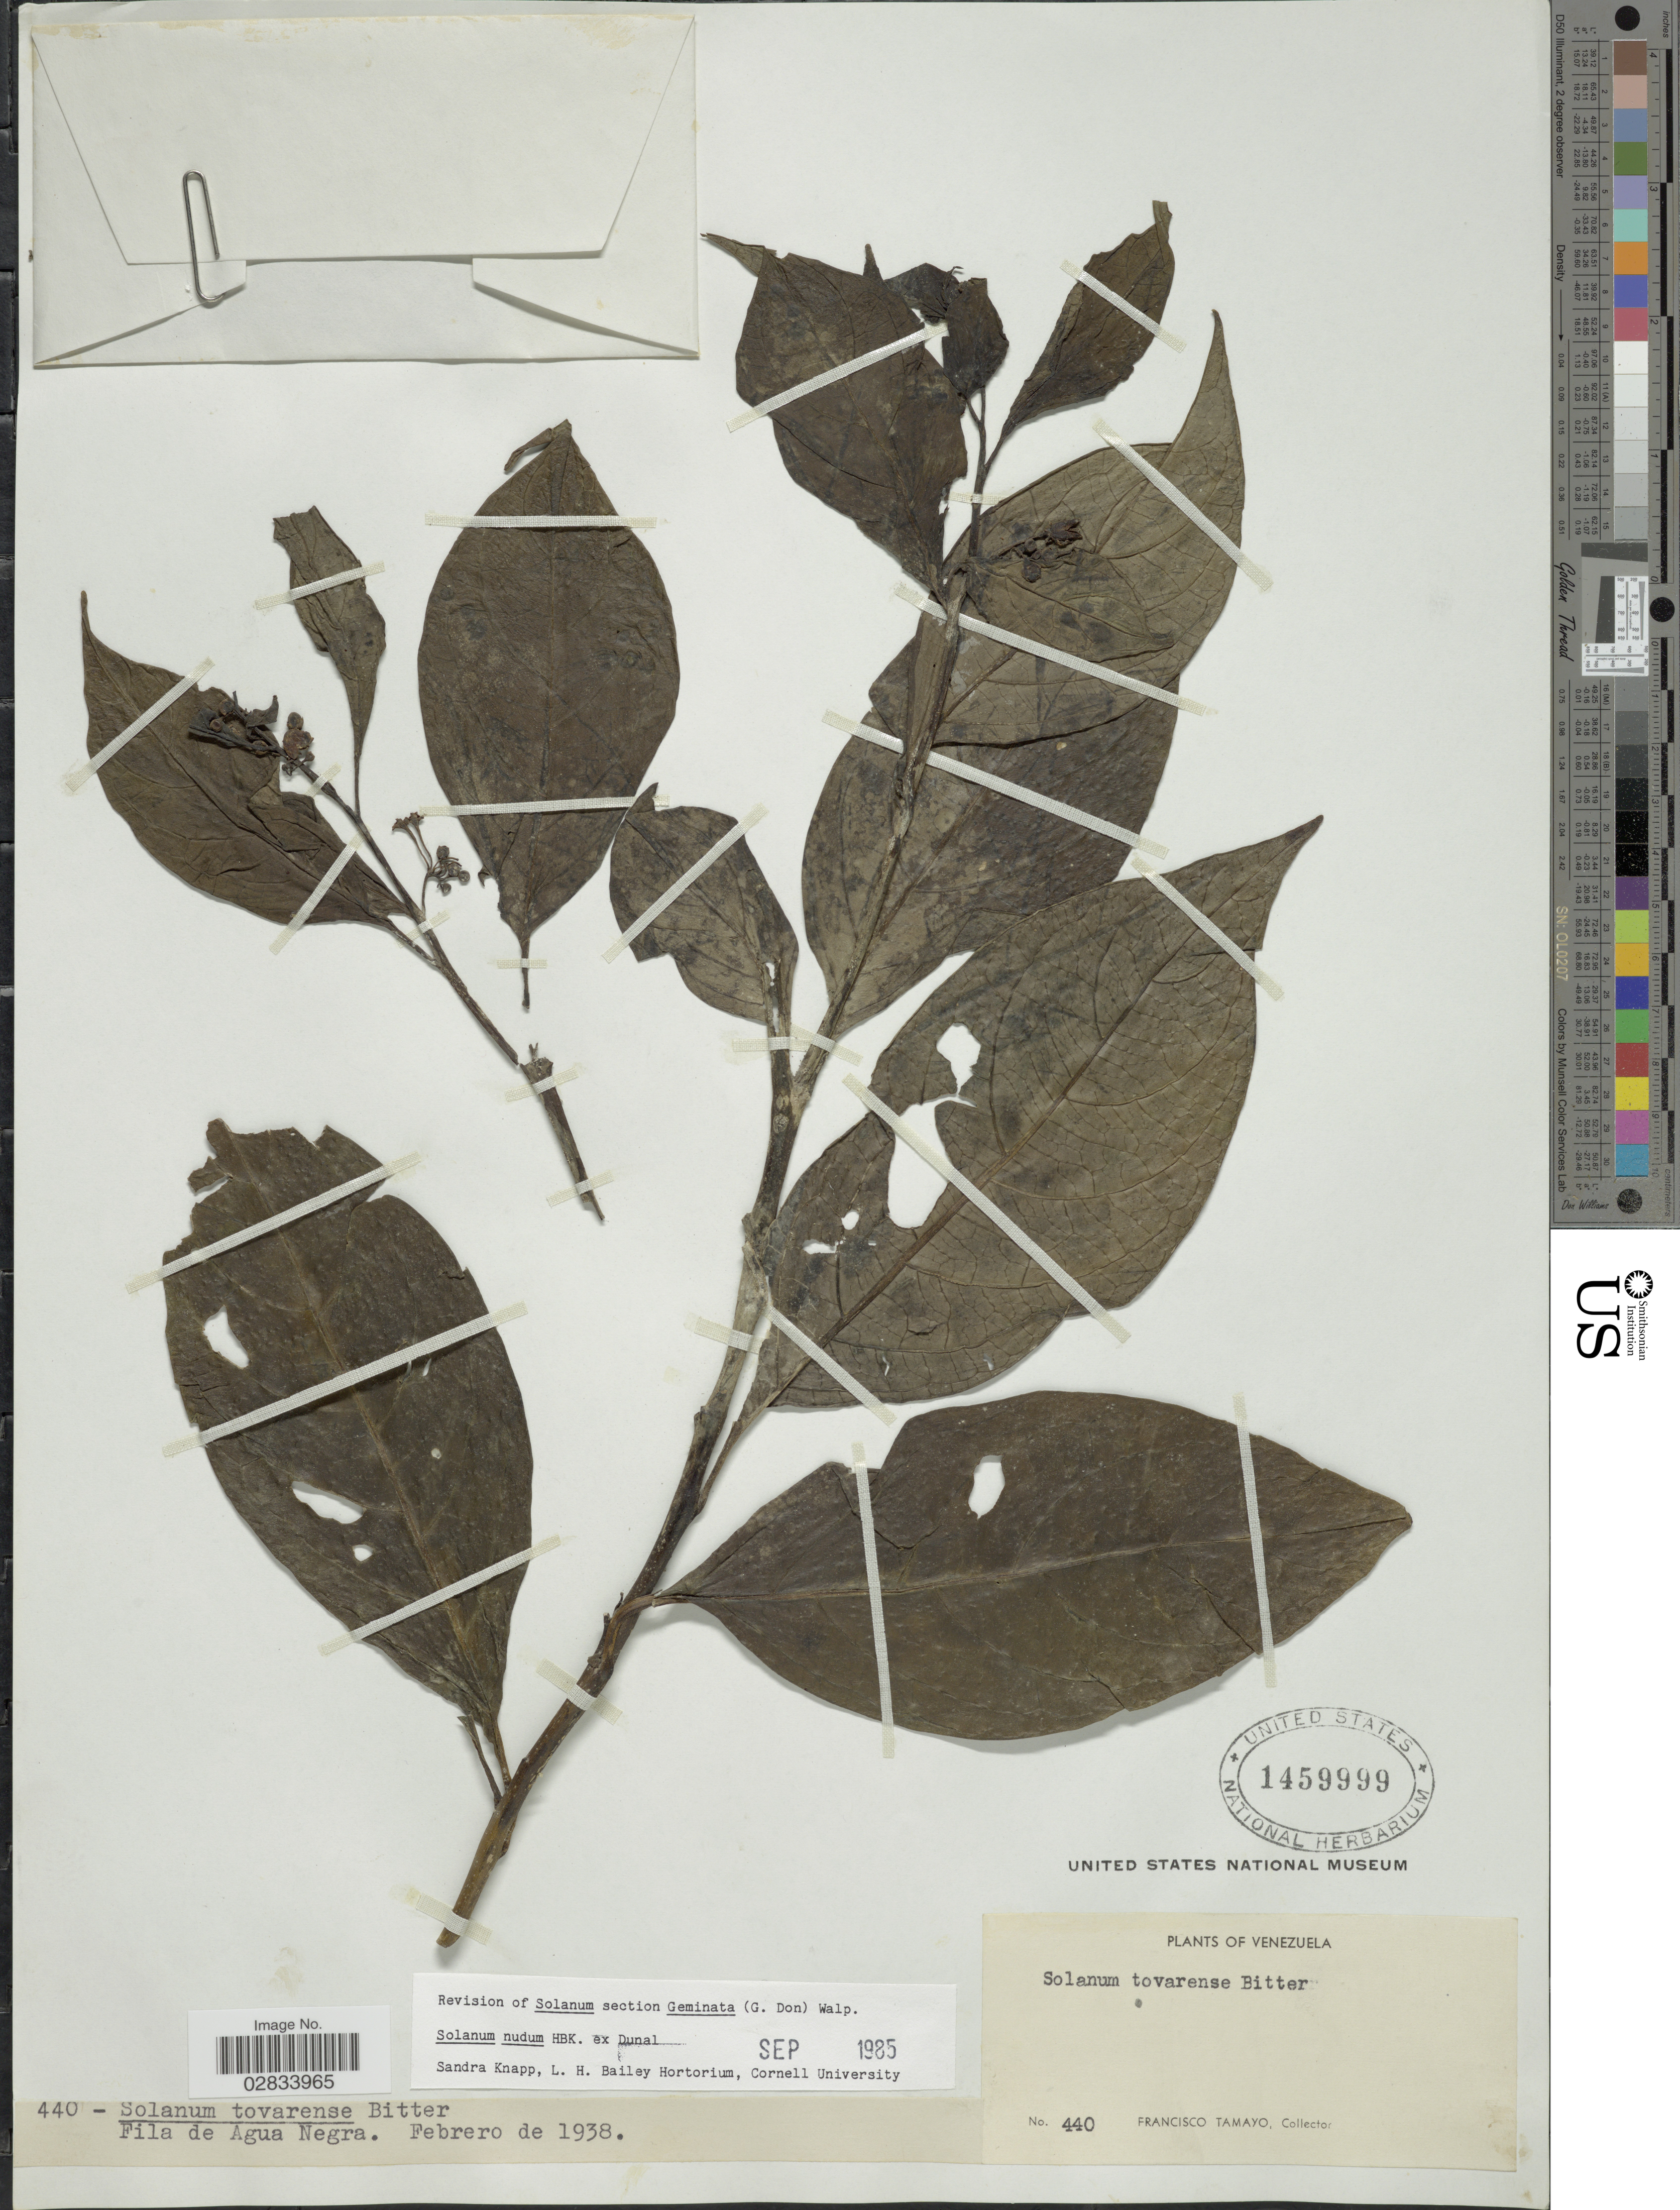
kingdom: Plantae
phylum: Tracheophyta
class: Magnoliopsida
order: Solanales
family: Solanaceae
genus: Solanum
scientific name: Solanum nudum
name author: Dunal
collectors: F. Tamayo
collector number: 440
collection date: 1938-02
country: Venezuela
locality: Fila de Agua Negra.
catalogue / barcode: US 1459999